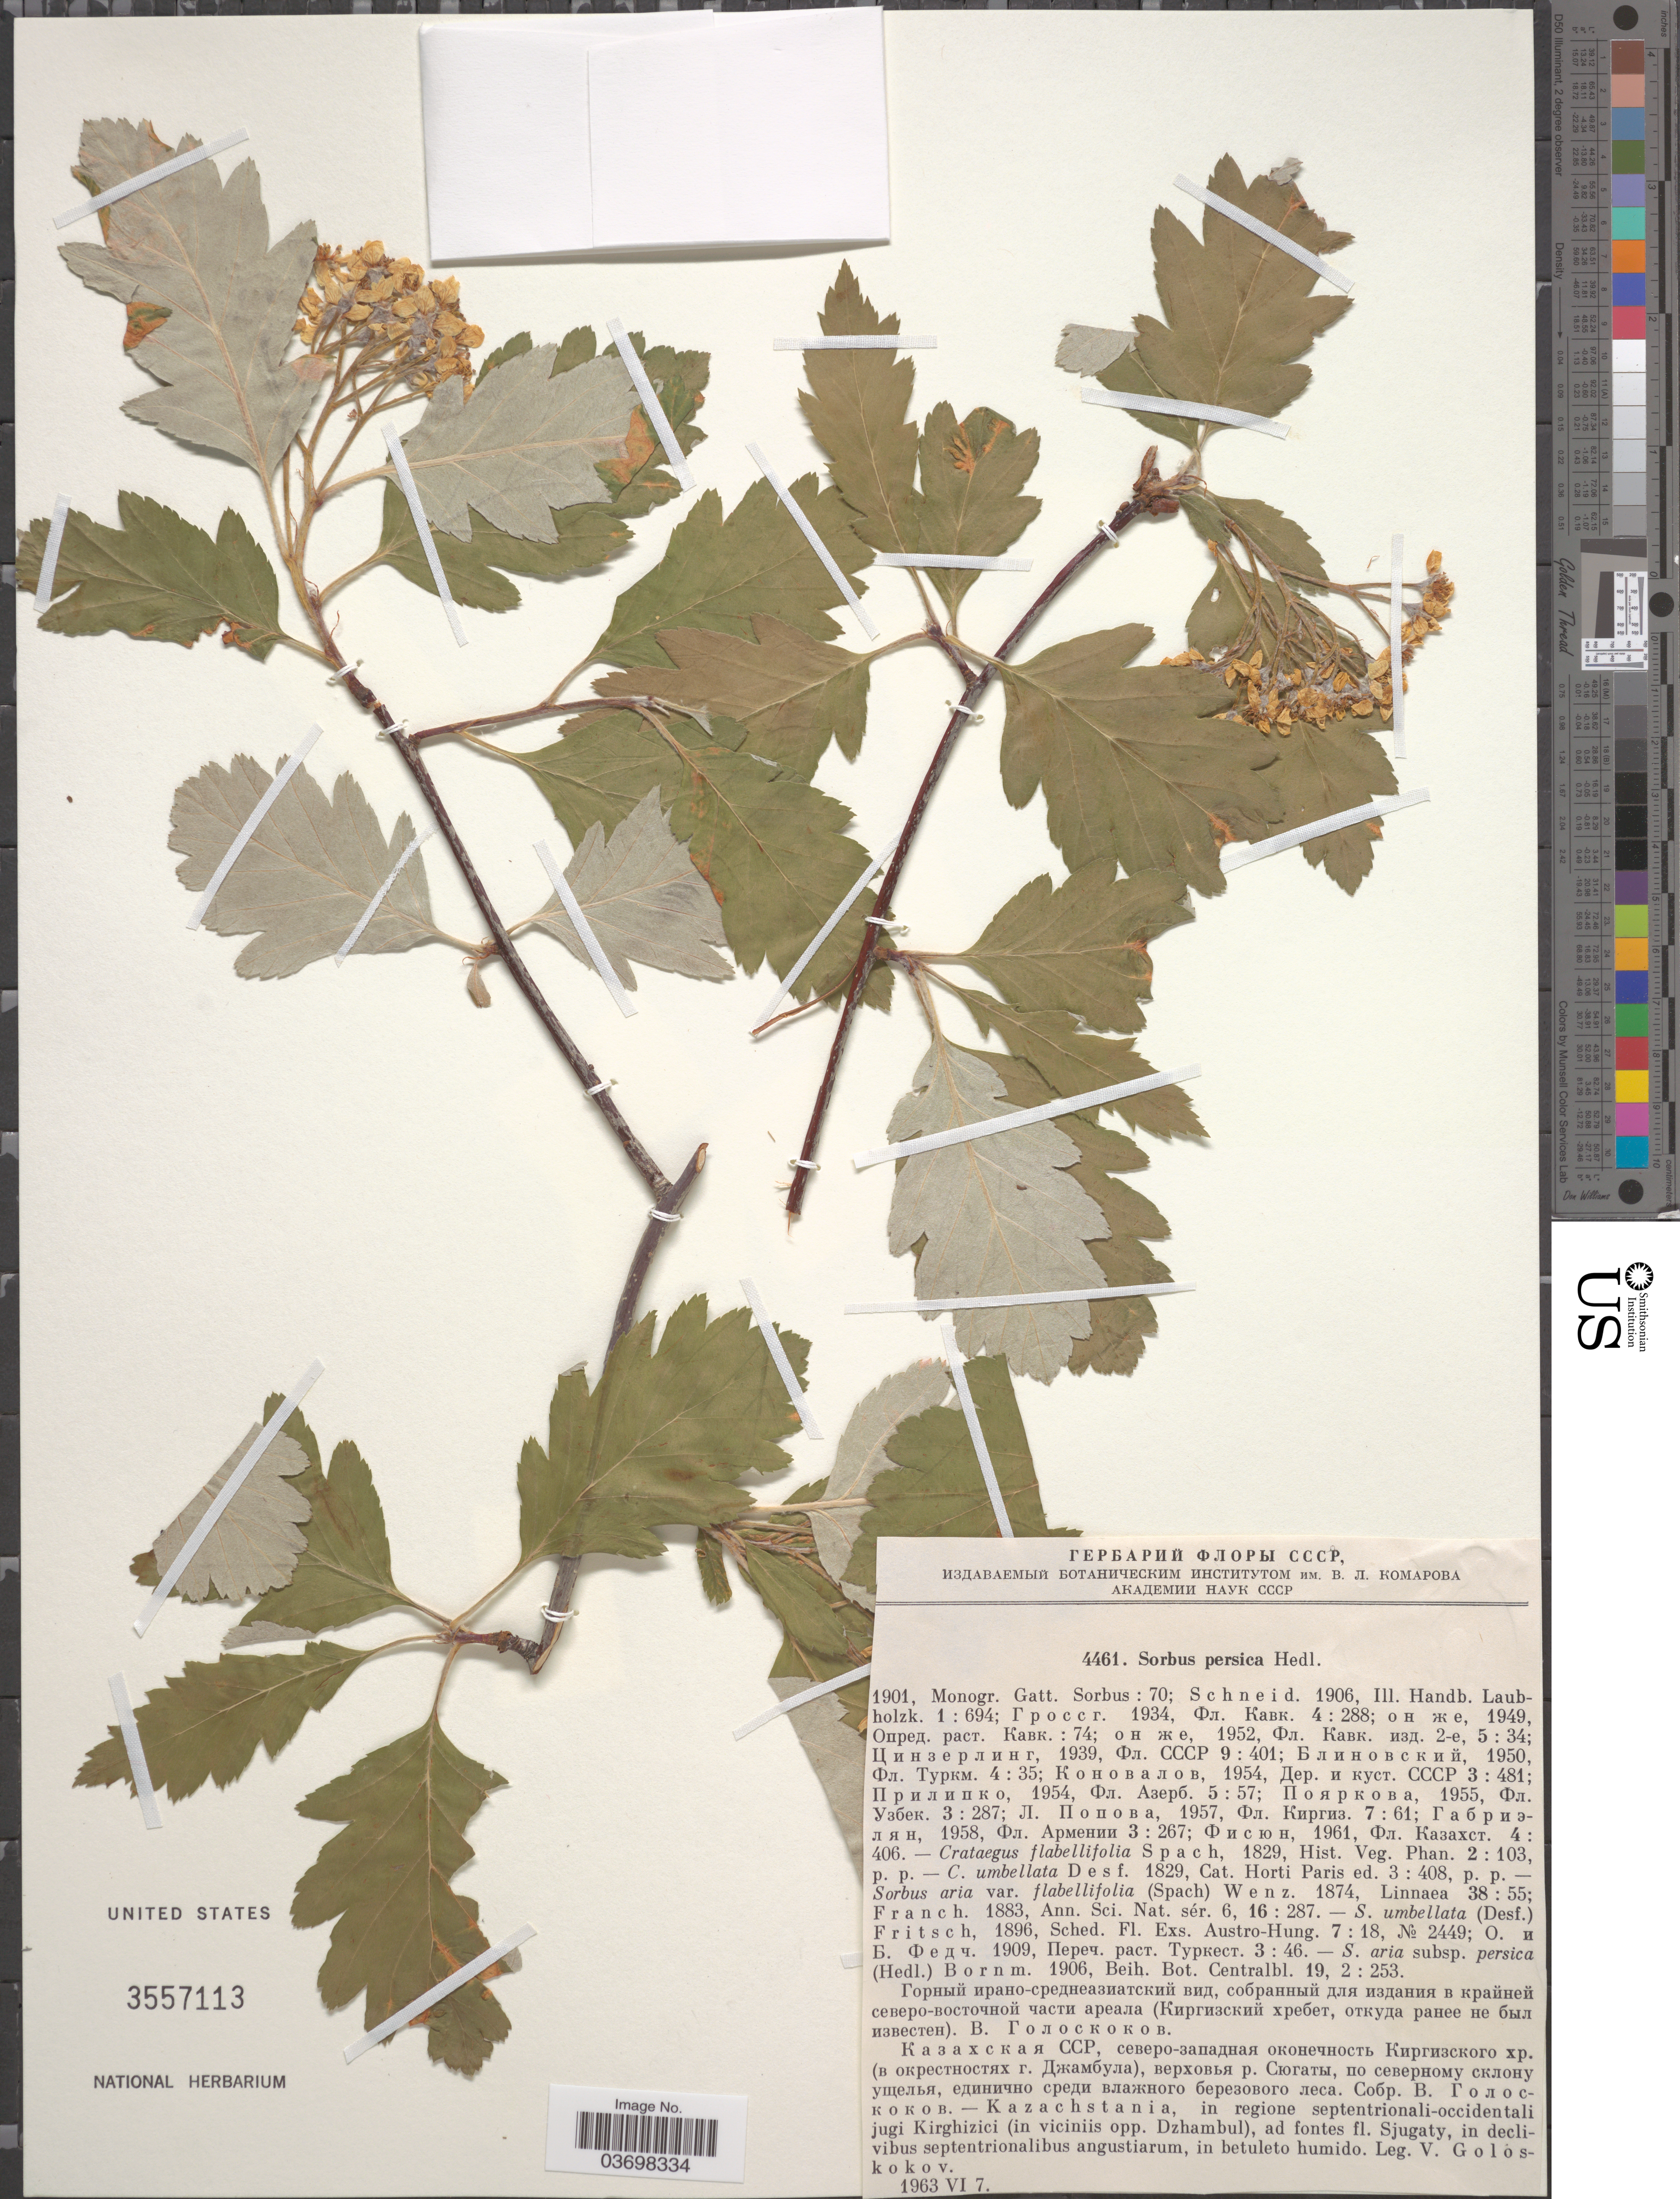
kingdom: Plantae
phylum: Tracheophyta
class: Magnoliopsida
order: Rosales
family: Rosaceae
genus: Sorbus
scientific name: Sorbus persica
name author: Hedl.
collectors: V. P. Goloskokov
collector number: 4461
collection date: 1963-06-07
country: Kazakhstan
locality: Kazachstania, in regione septentrionali-occidentali jugi Kirghizici (in viciniis opp. Dzhambul), ad fontes fl. Sjugaty, in declivibus septentrionalibus angustiarum, in betuleto humido.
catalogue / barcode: US 3557113